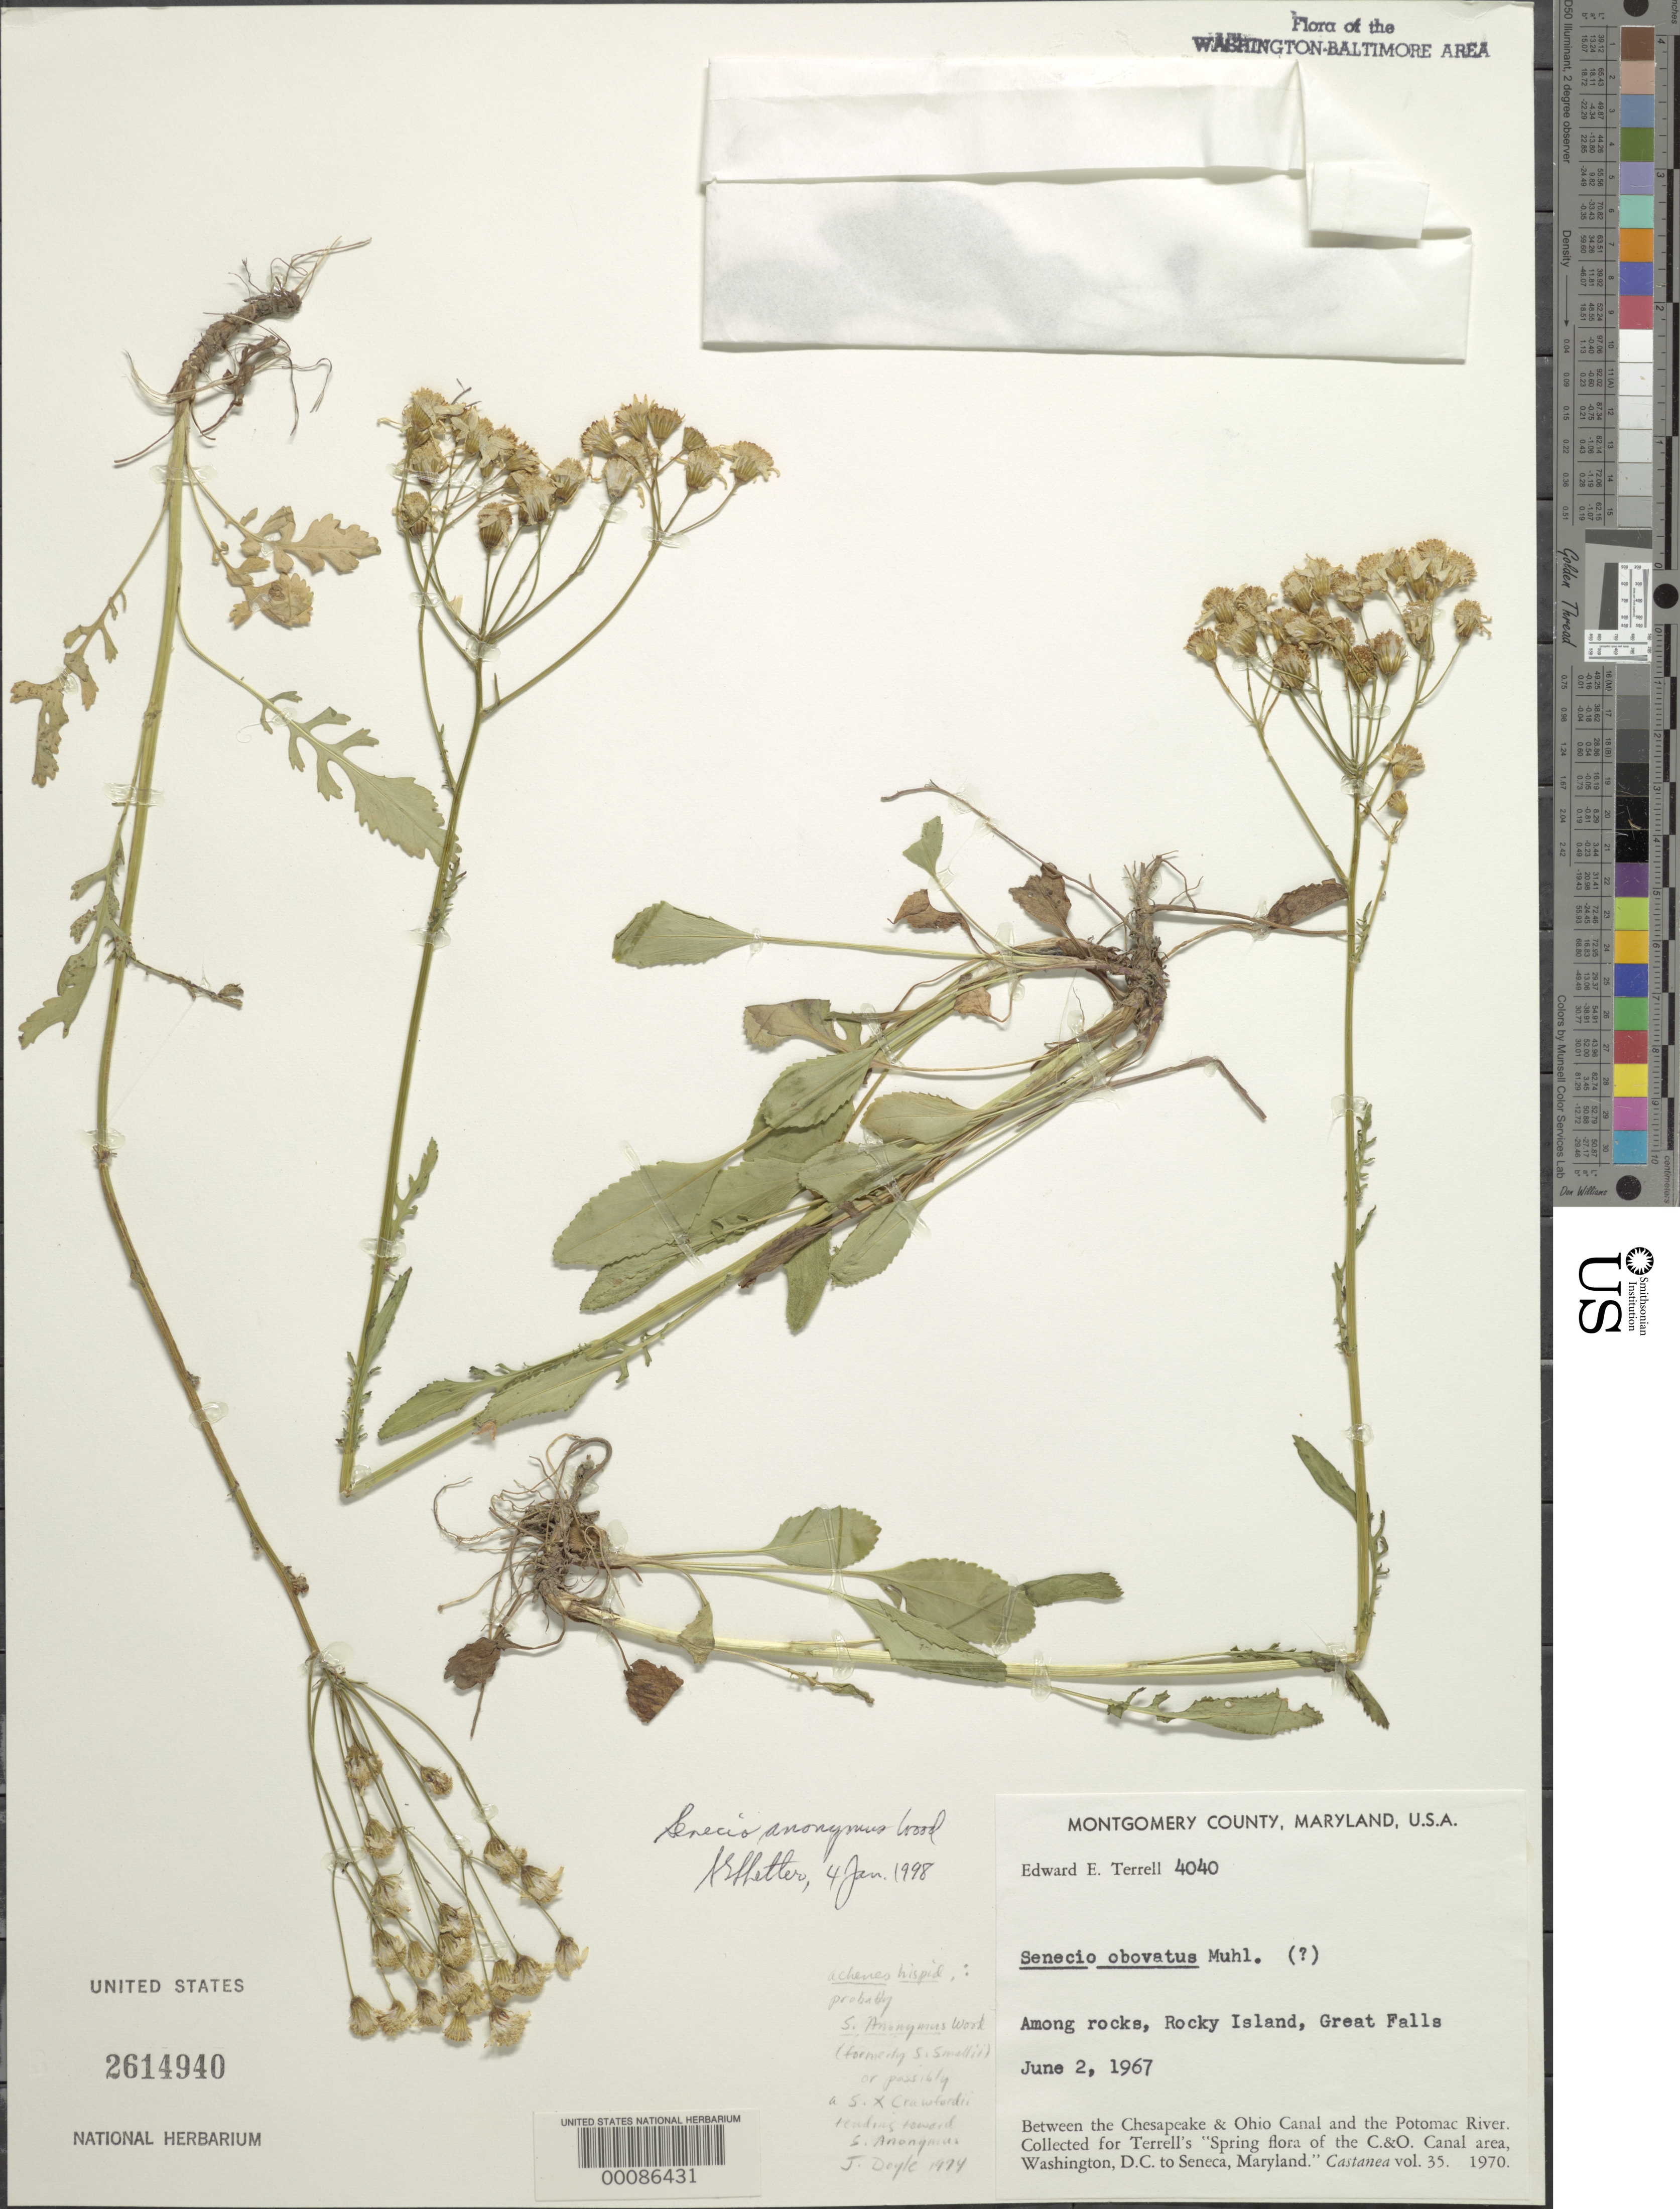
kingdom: Plantae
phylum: Tracheophyta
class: Magnoliopsida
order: Asterales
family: Asteraceae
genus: Packera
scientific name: Packera anonyma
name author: (Alph. Wood) W.A. Weber & Á. Löve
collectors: E. E. Terrell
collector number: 4040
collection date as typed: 02 Jun 1967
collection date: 1967-06-02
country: United States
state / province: Maryland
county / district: Montgomery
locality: Great Falls Rocky Island C. & O. Canal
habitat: Among rocks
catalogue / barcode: US 2614940